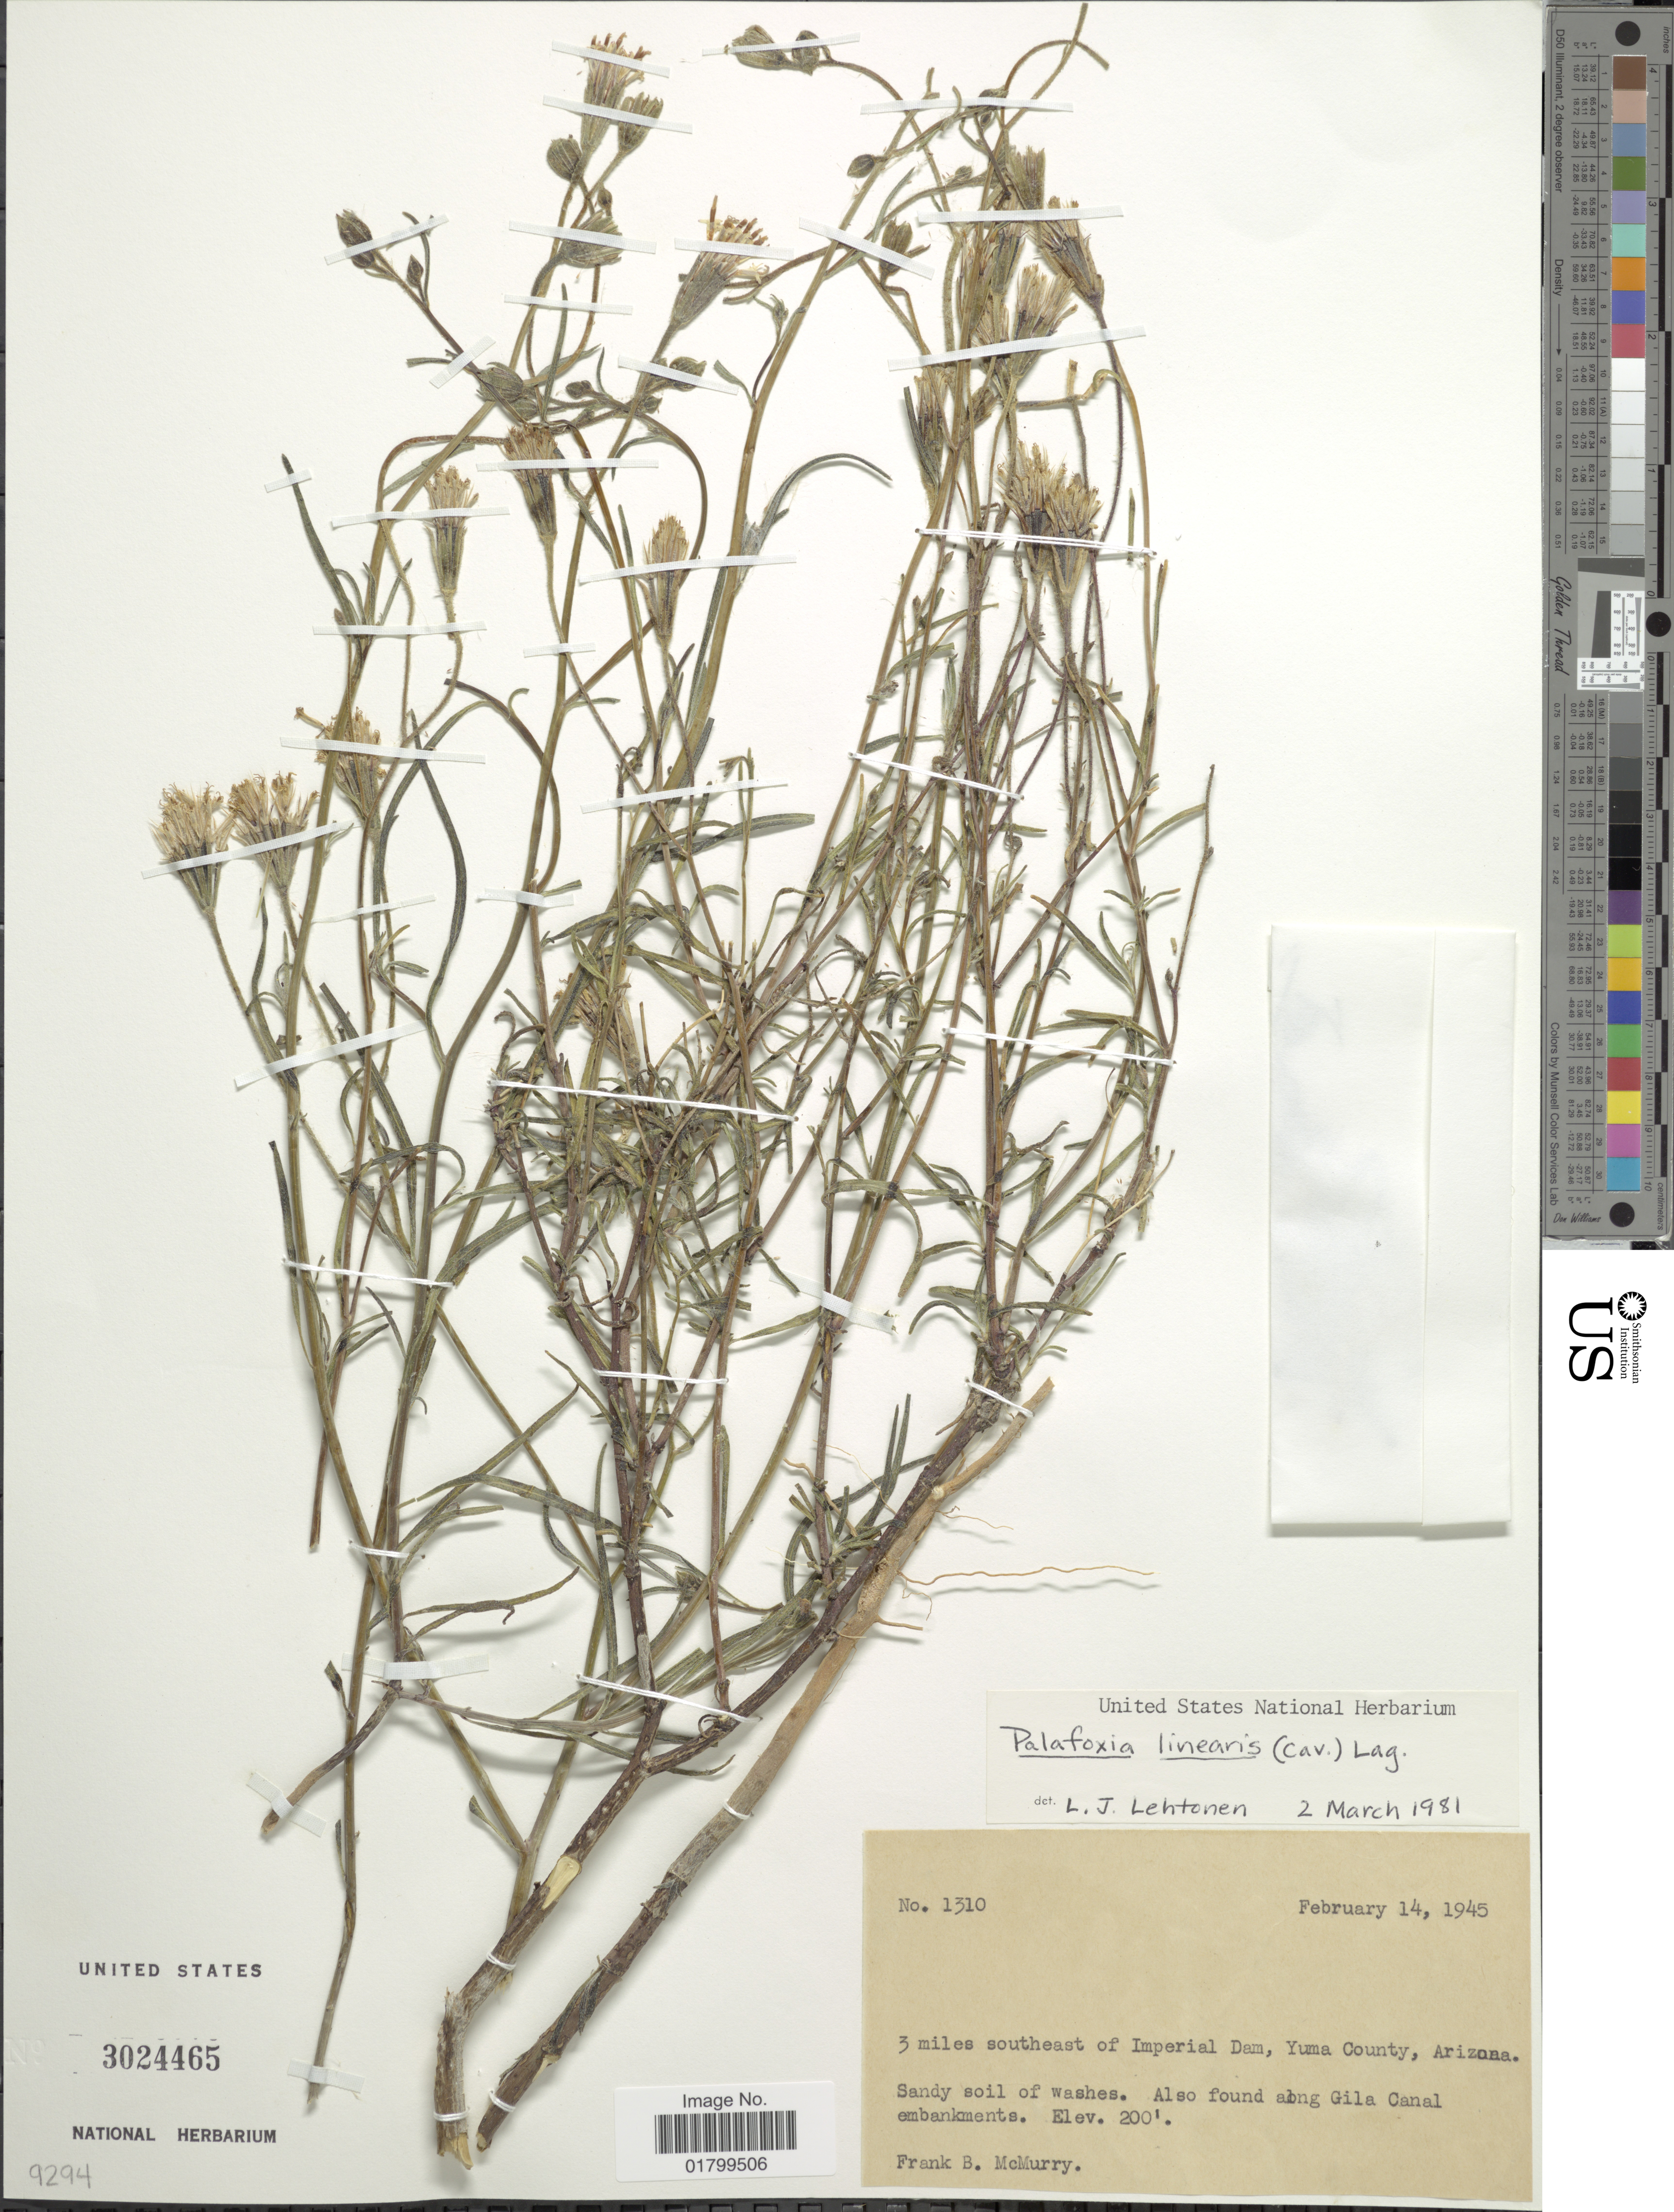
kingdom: Plantae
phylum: Tracheophyta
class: Magnoliopsida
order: Asterales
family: Asteraceae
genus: Palafoxia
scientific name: Palafoxia arida var. arida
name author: B.L. Turner & M.I. Morris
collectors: F. B. McMurry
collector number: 1310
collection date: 1945-02-14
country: United States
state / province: Arizona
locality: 3 miles southeast of Imperial Dam, Yuma County, Arizona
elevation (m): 61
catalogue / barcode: US 3024465